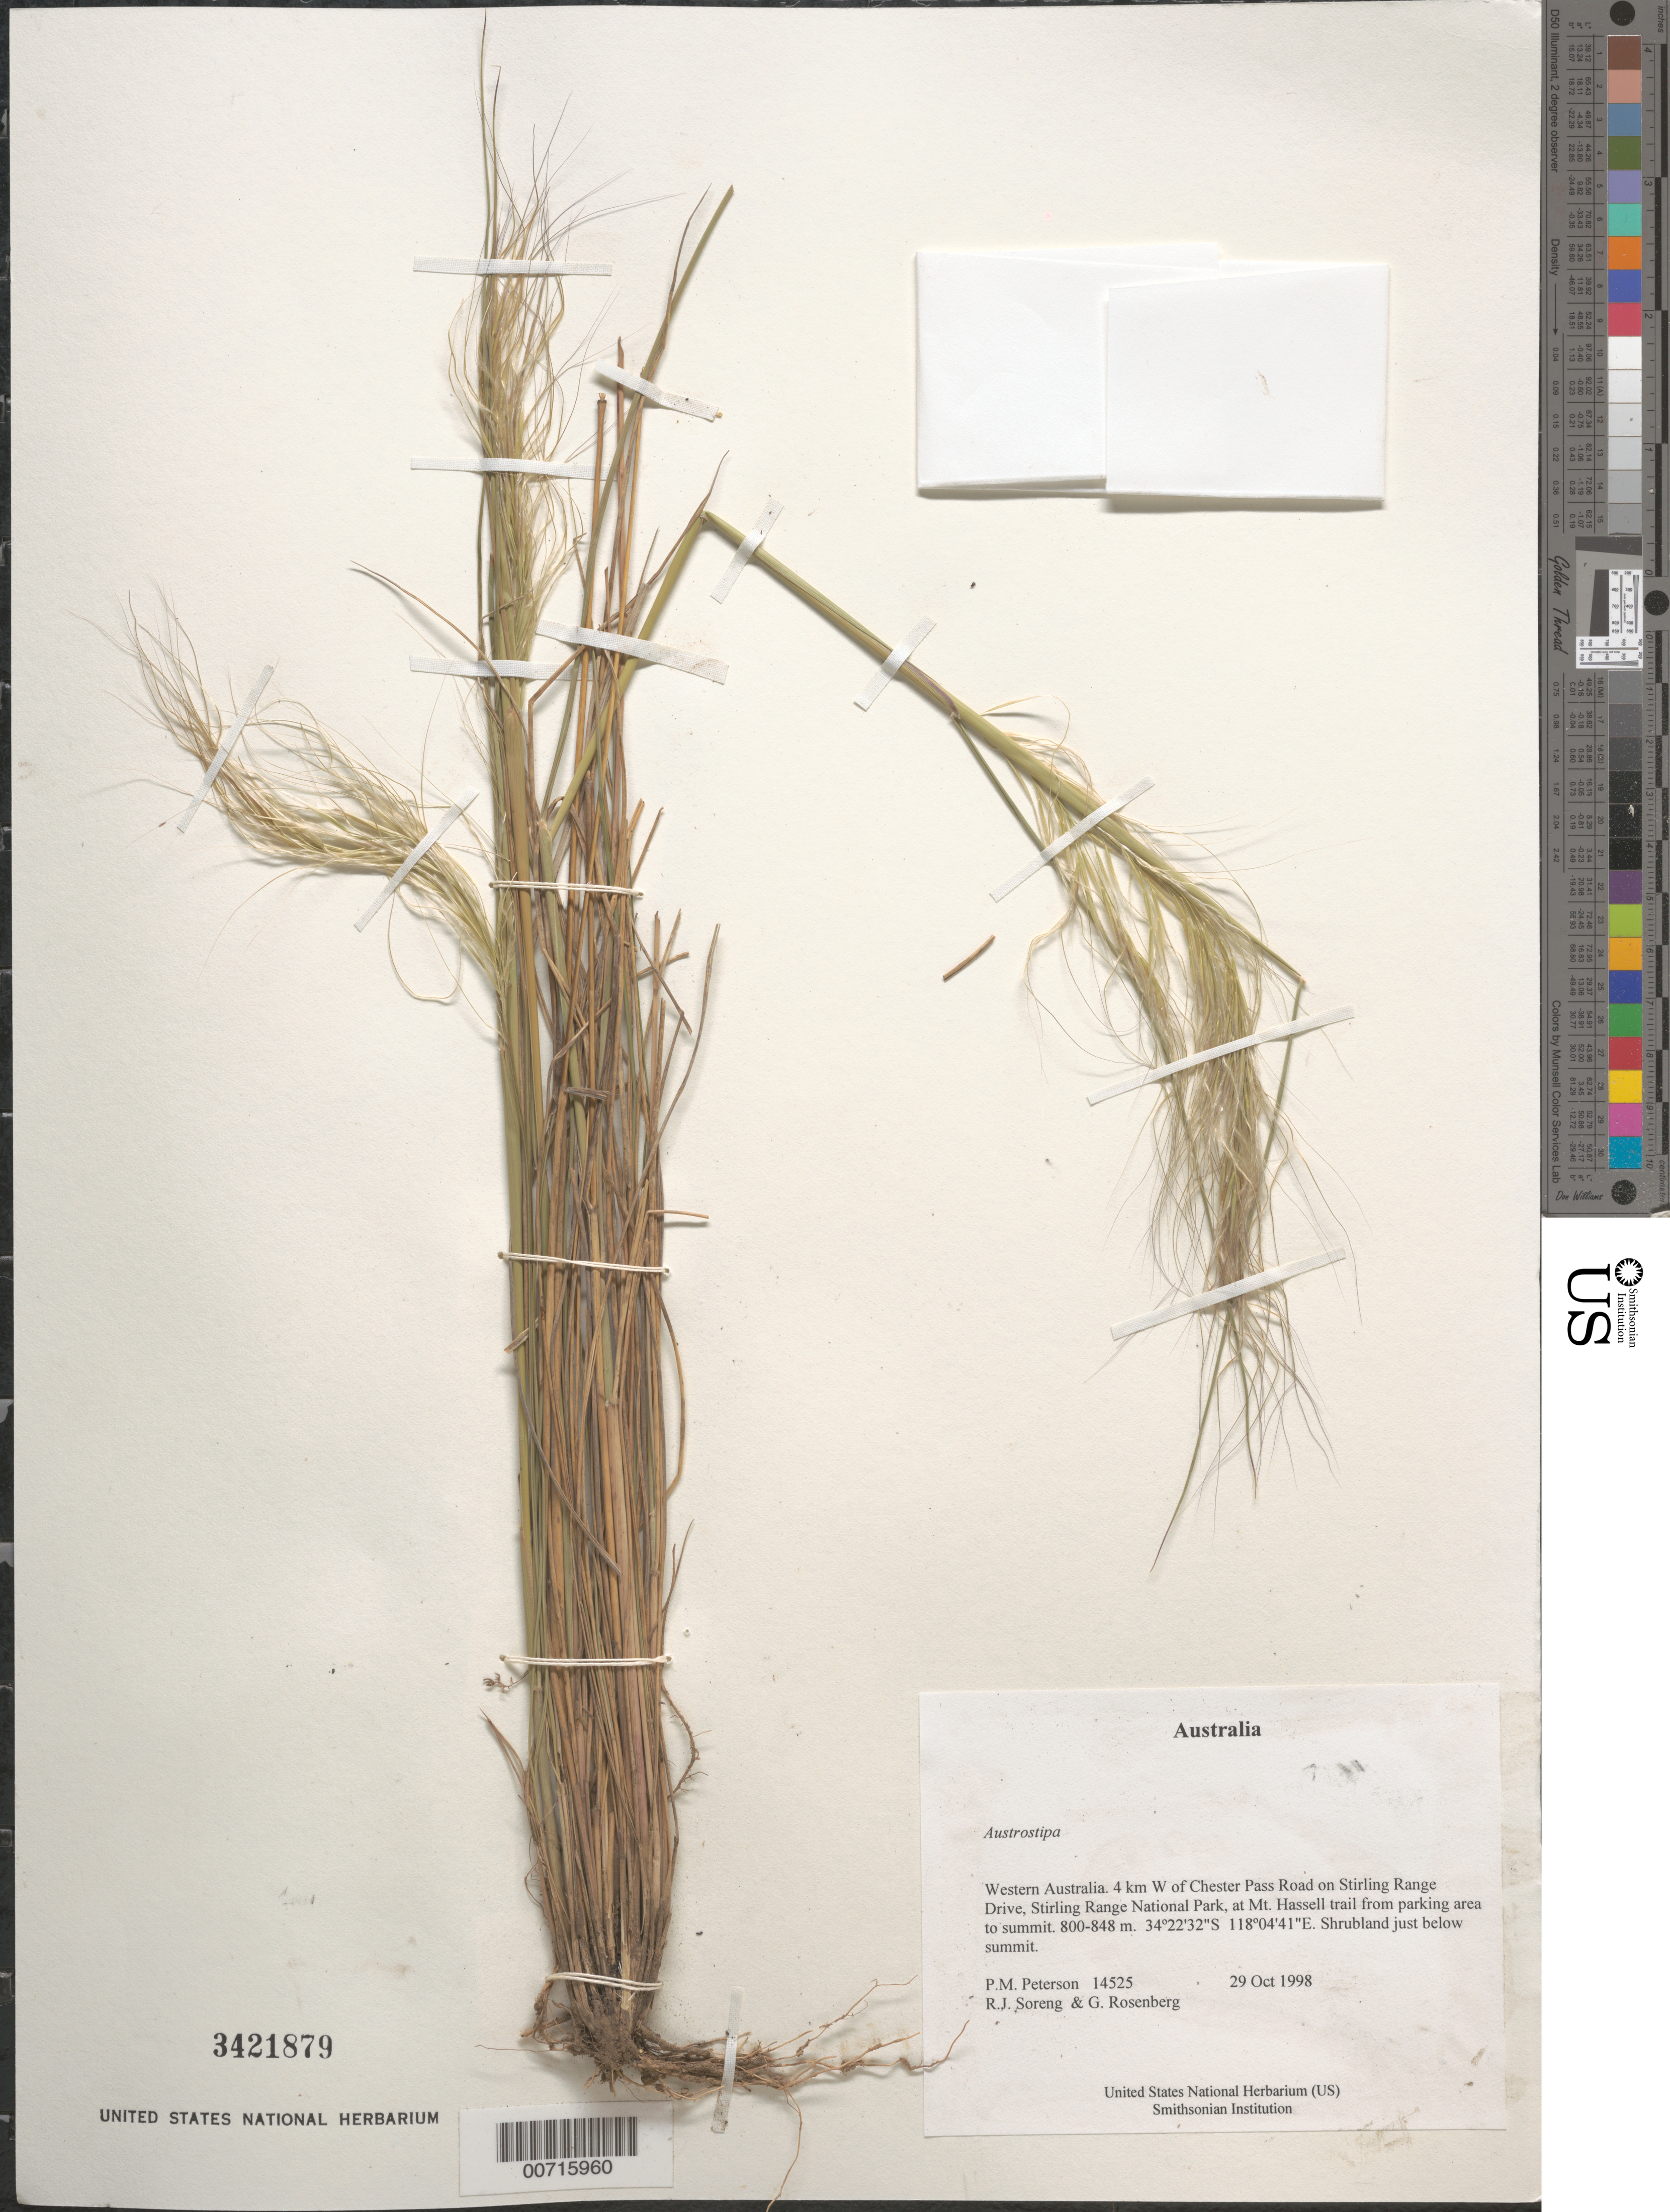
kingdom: Plantae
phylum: Tracheophyta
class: Liliopsida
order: Poales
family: Poaceae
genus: Austrostipa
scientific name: Austrostipa sp.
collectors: P. M. Peterson, R. J. Soreng & G. Rosenberg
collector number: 14525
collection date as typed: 29 Oct 1998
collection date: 1998-10-29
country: Australia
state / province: Western Australia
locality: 4 km W of Chester Pass Road on Stirling Range Drive, Stirling Range National Park, at Mt. Hassell trail from parking area to summit.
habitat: Shrubland just below summit.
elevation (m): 800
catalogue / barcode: US 3421879